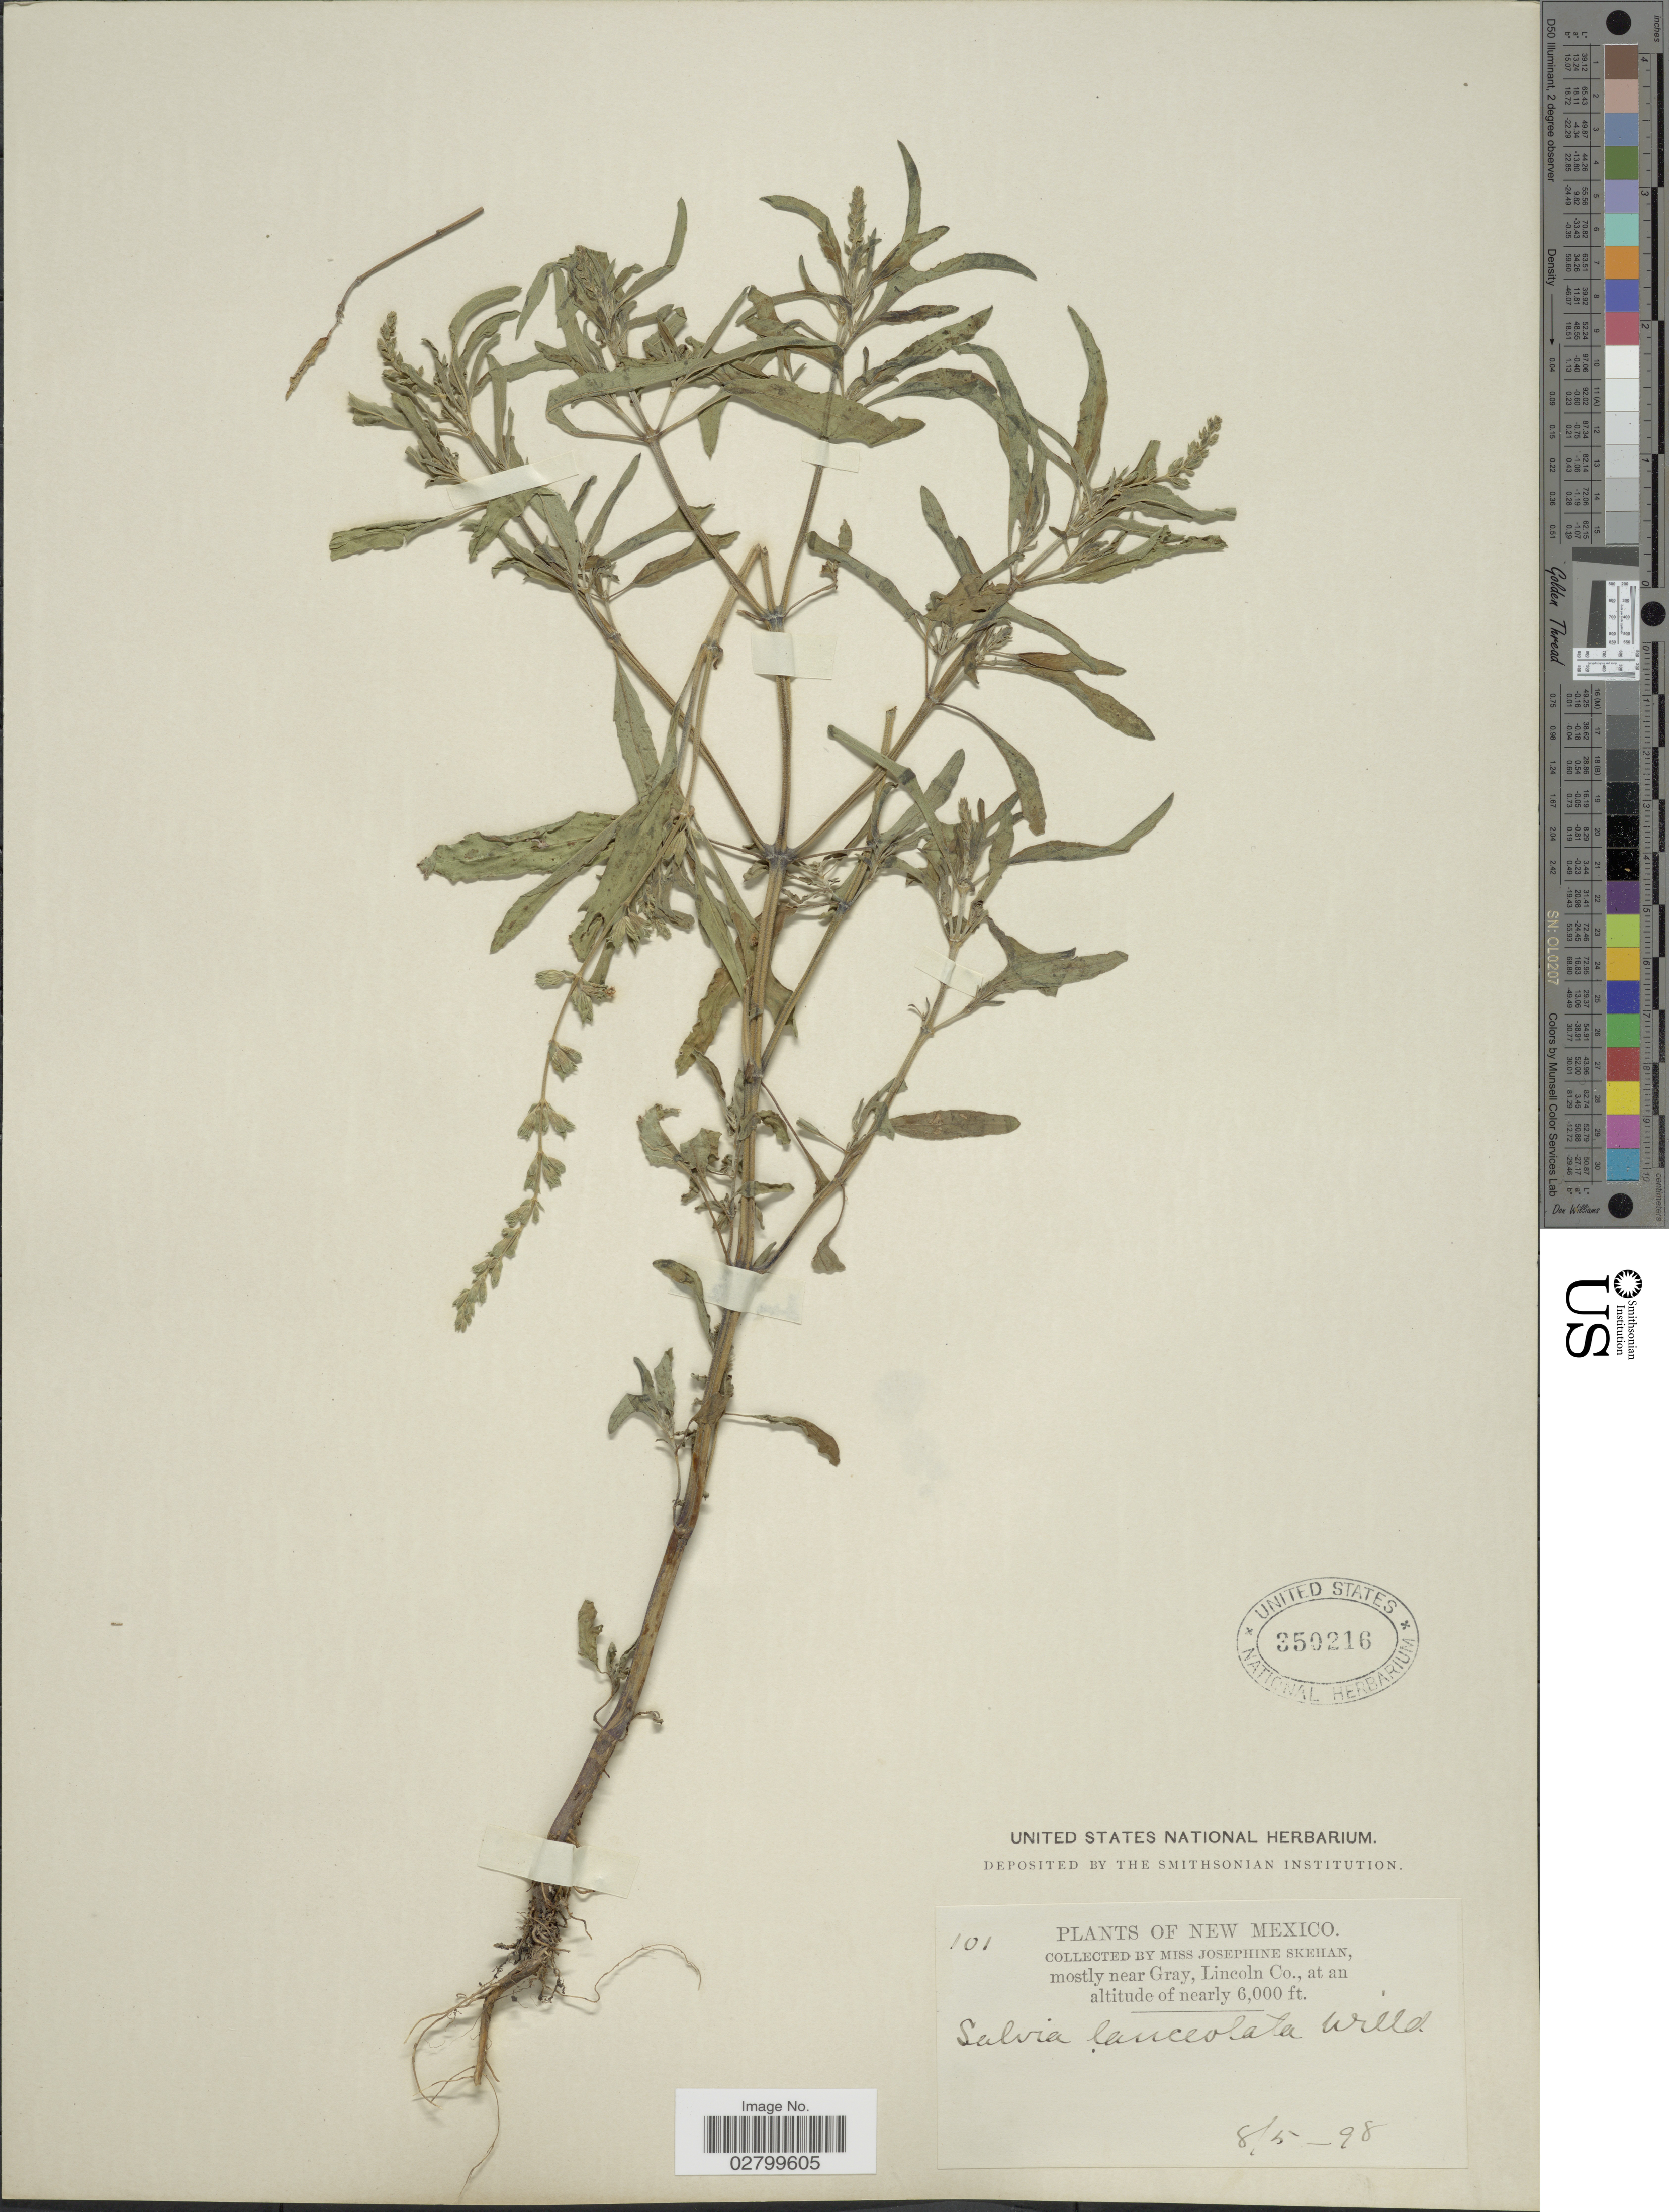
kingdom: Plantae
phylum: Tracheophyta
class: Magnoliopsida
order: Lamiales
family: Lamiaceae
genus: Salvia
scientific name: Salvia lanceolata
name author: Brouss.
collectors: J. Skehan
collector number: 101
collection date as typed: Transcribed d/m/y: 5/8/98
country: United States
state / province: New Mexico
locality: Mostly near Gray, Lincoln Co.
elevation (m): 1829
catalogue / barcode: US 350216